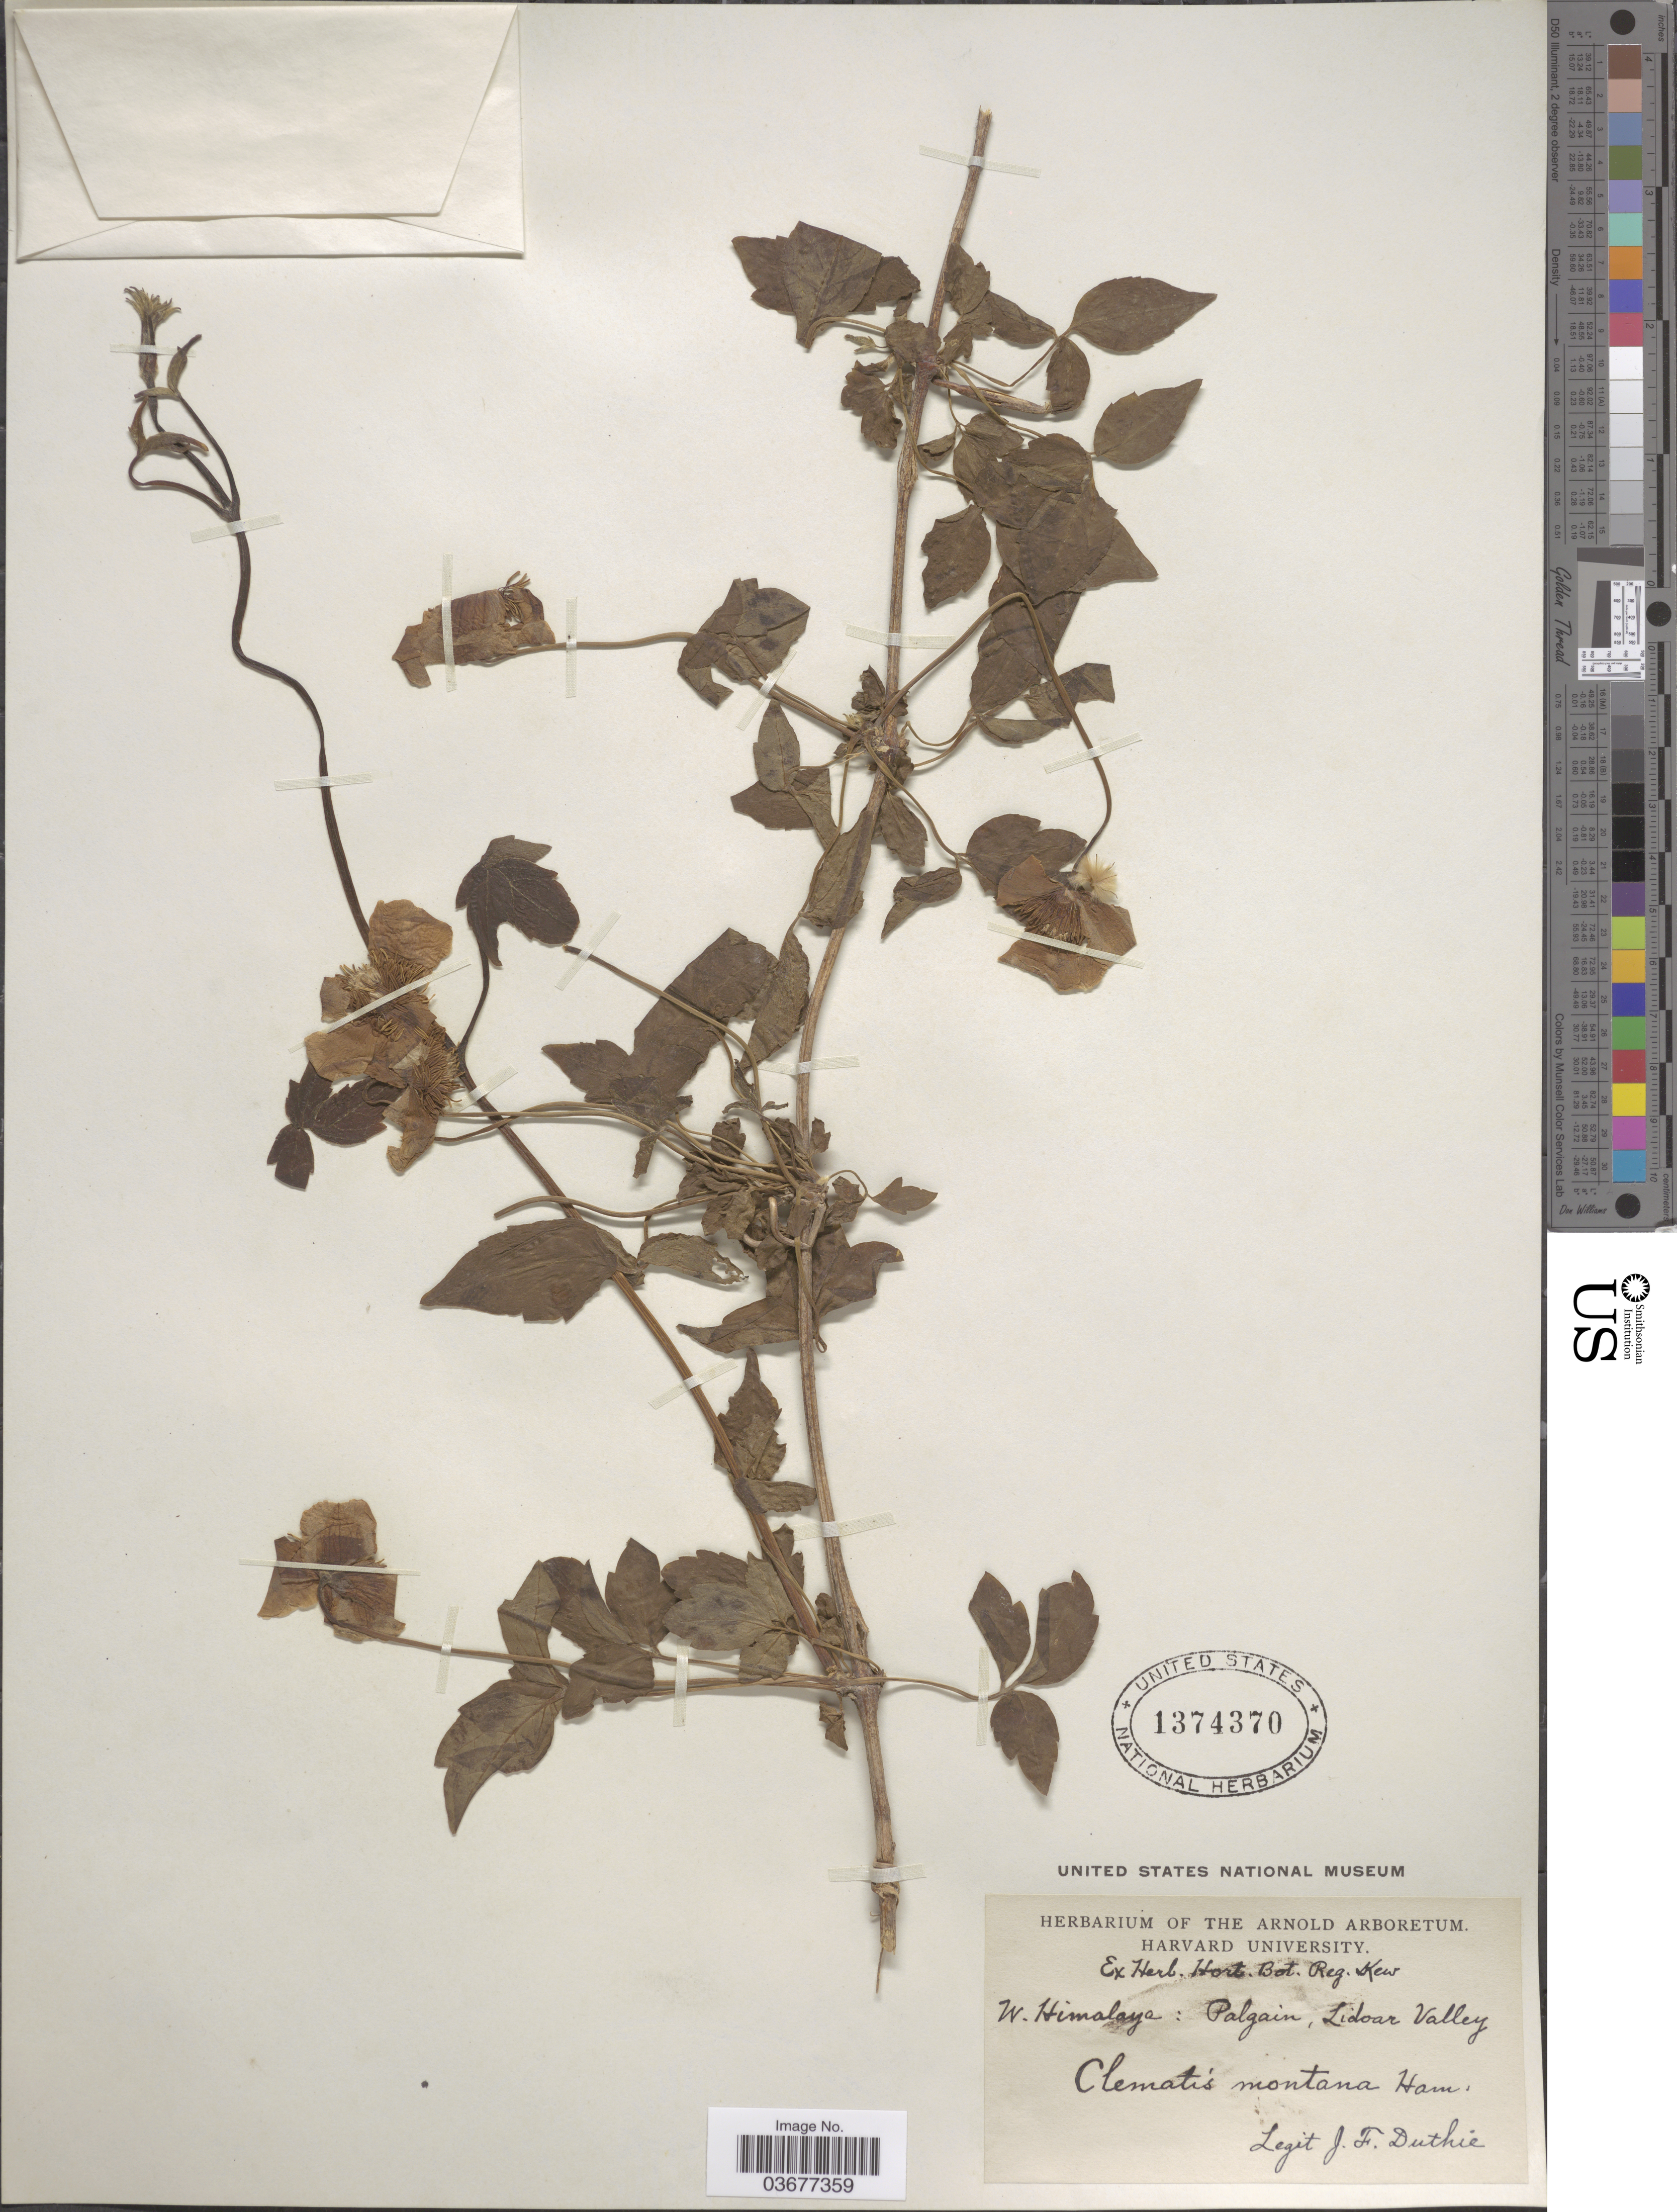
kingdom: Plantae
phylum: Tracheophyta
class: Magnoliopsida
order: Ranunculales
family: Ranunculaceae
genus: Clematis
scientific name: Clematis montana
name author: Buch.-Ham. ex DC.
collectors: J. F. Duthie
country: India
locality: W. Himalaya: Palgam, Lidoar Valley.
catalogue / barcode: US 1374370